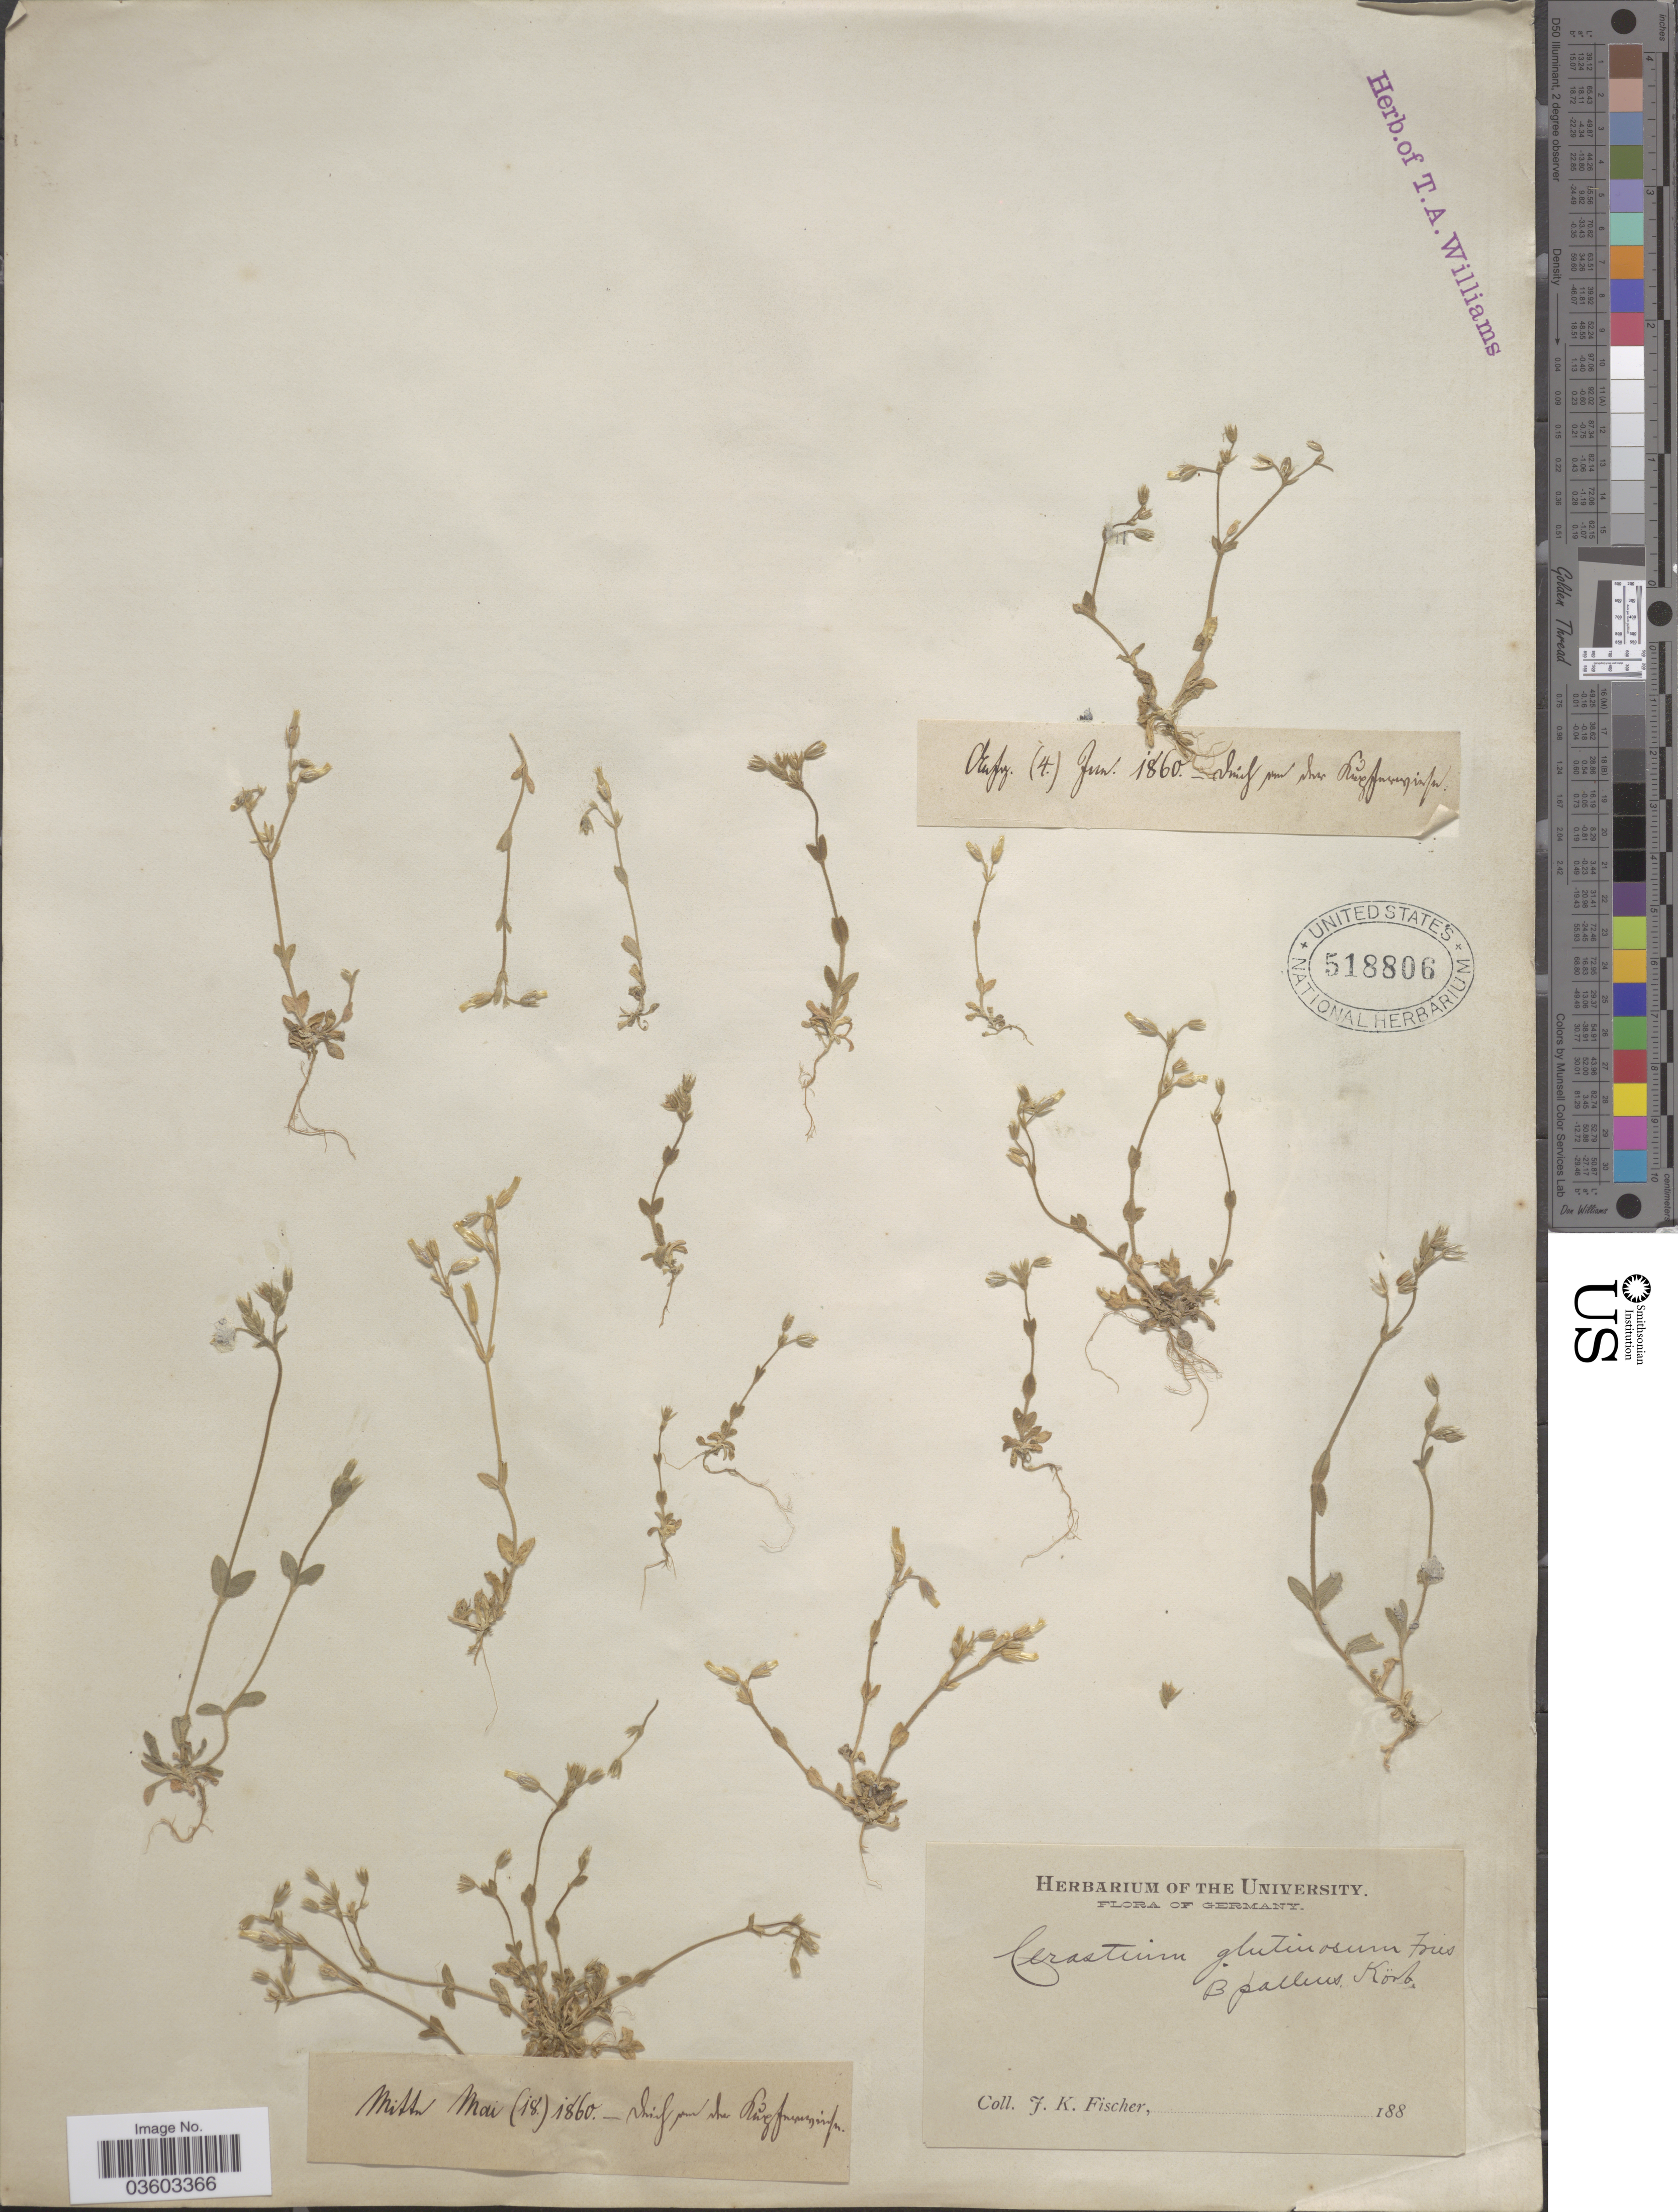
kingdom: Plantae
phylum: Tracheophyta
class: Magnoliopsida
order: Caryophyllales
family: Caryophyllaceae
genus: Cerastium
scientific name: Cerastium sp.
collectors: J. Fischer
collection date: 1860-05/1860-06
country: Germany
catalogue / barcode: US 518806